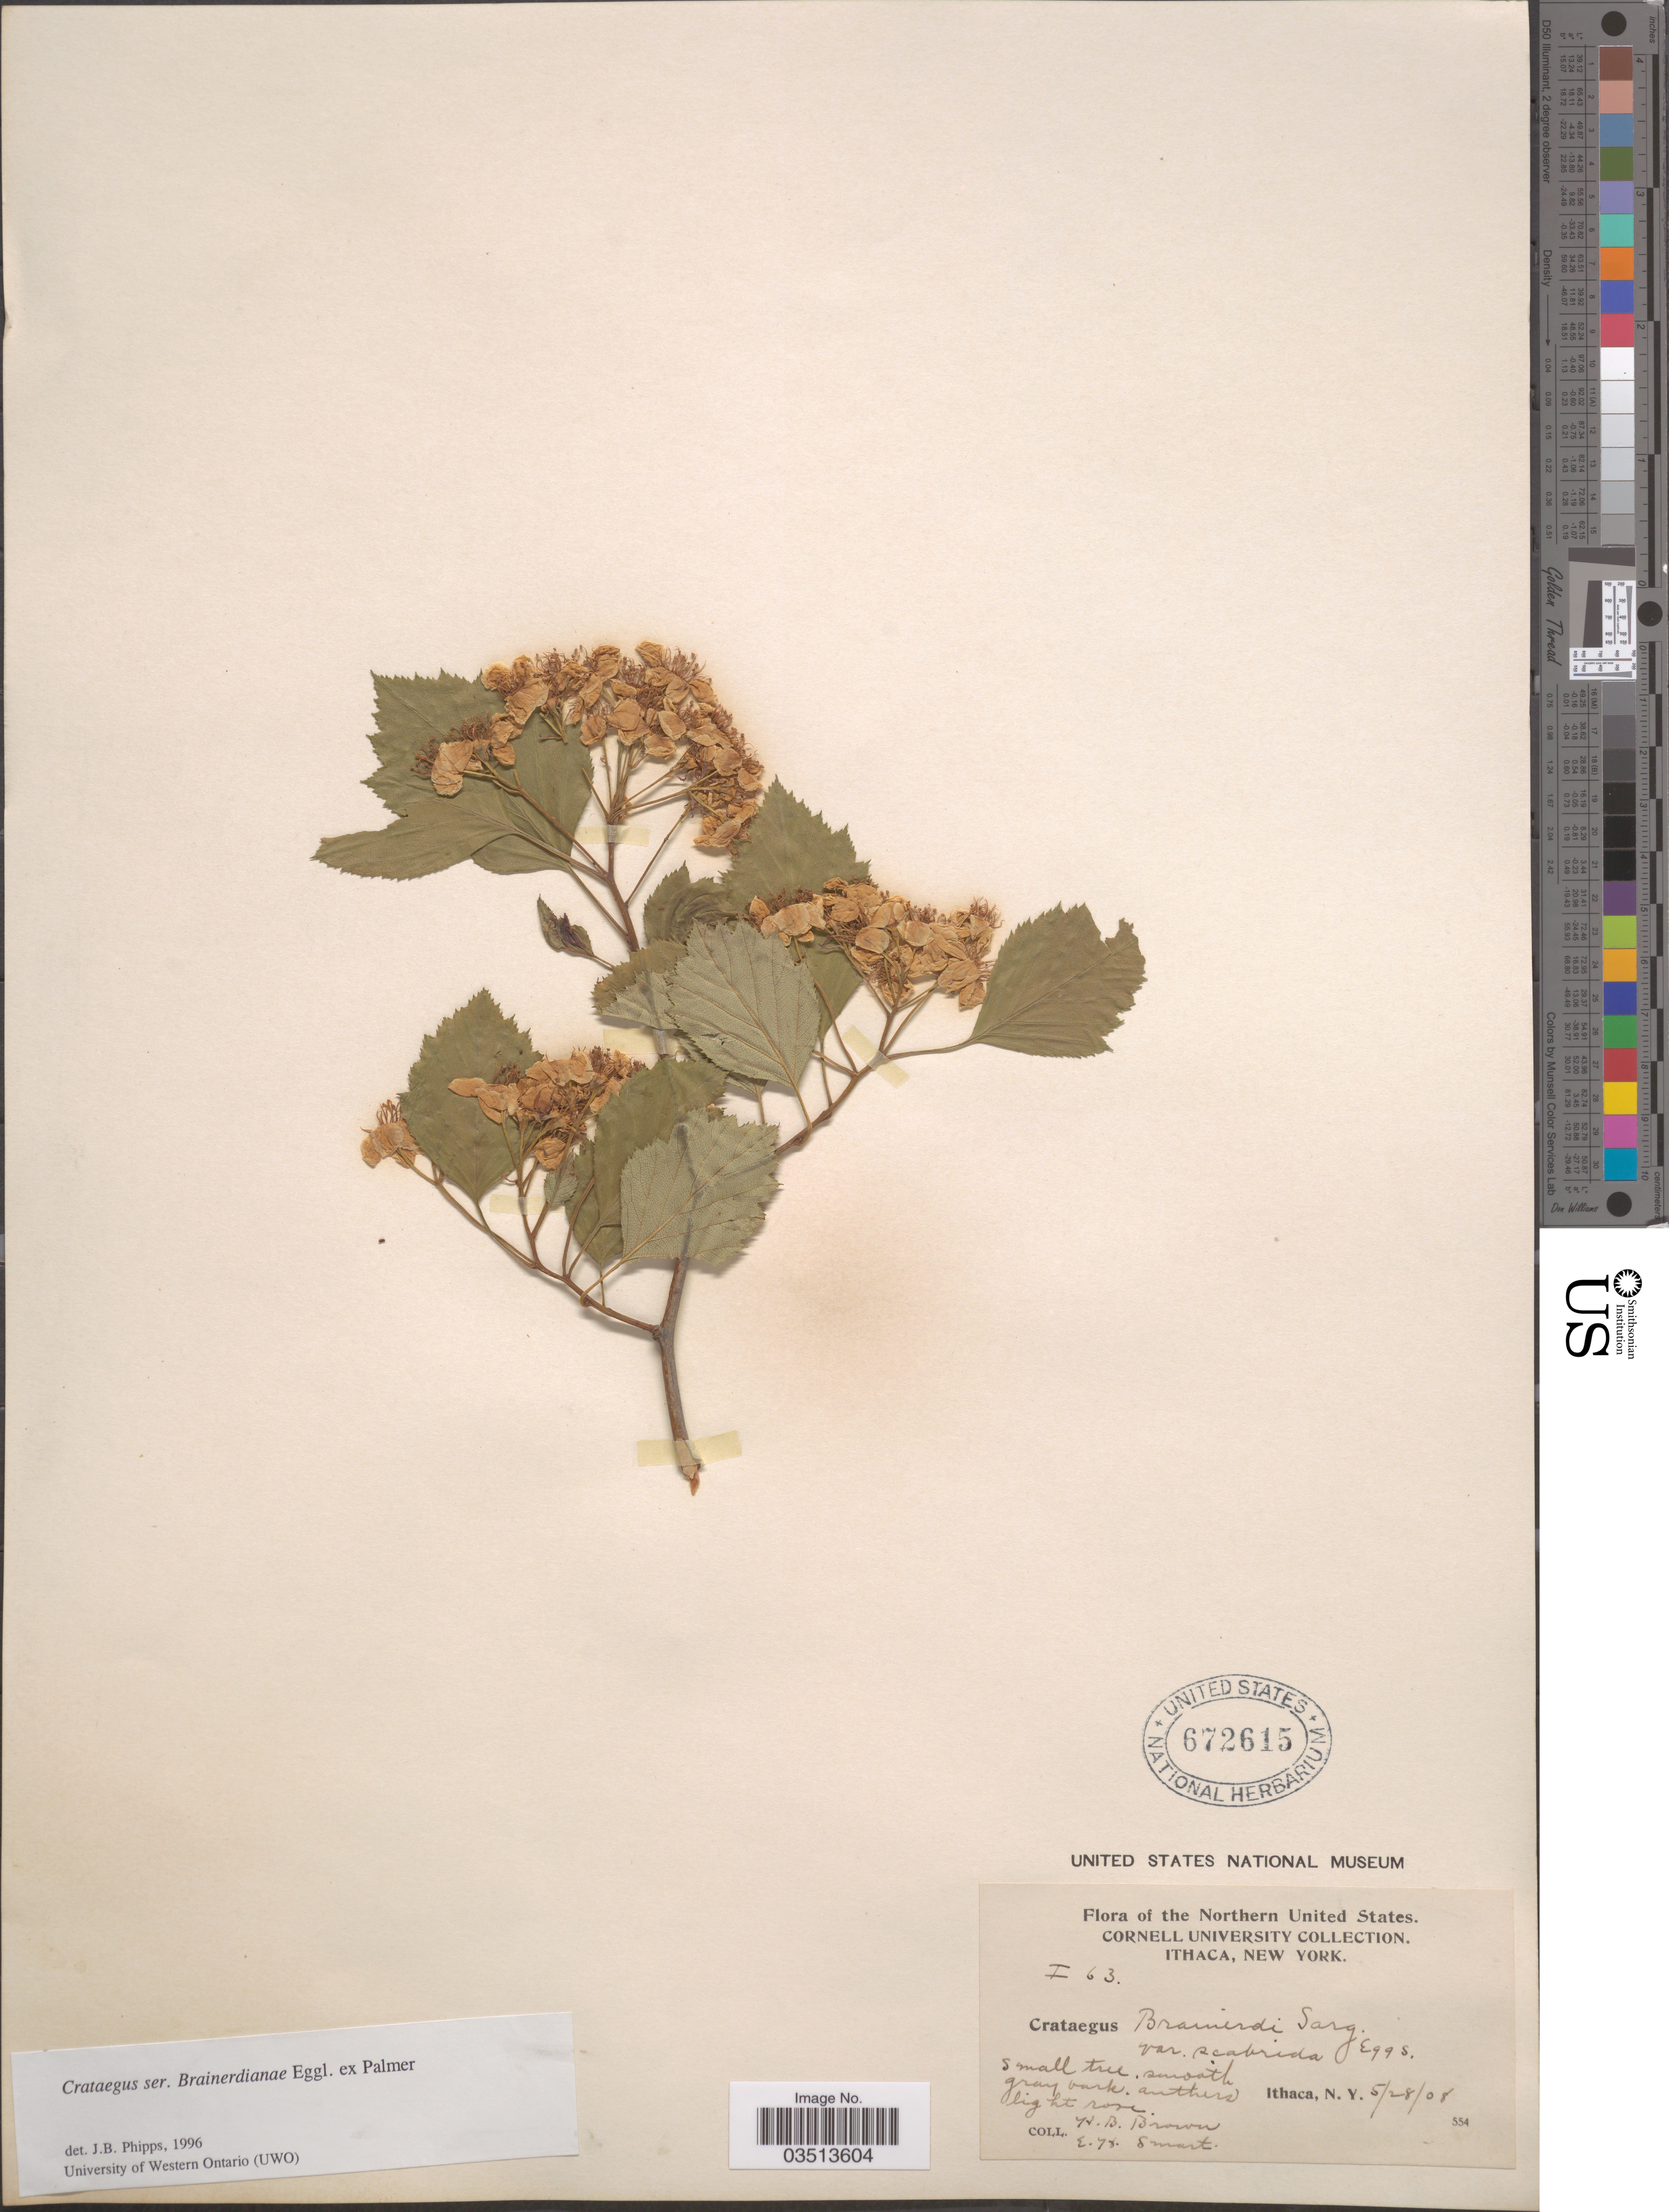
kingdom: Plantae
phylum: Tracheophyta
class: Magnoliopsida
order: Rosales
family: Rosaceae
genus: Crataegus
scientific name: Crataegus brainerdii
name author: Sarg.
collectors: H. B. Brown & E. Smart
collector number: I63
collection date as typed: Transcribed d/m/y: 28/5/8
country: United States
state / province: New York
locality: Northern United States. Ithaca.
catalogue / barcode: US 672615